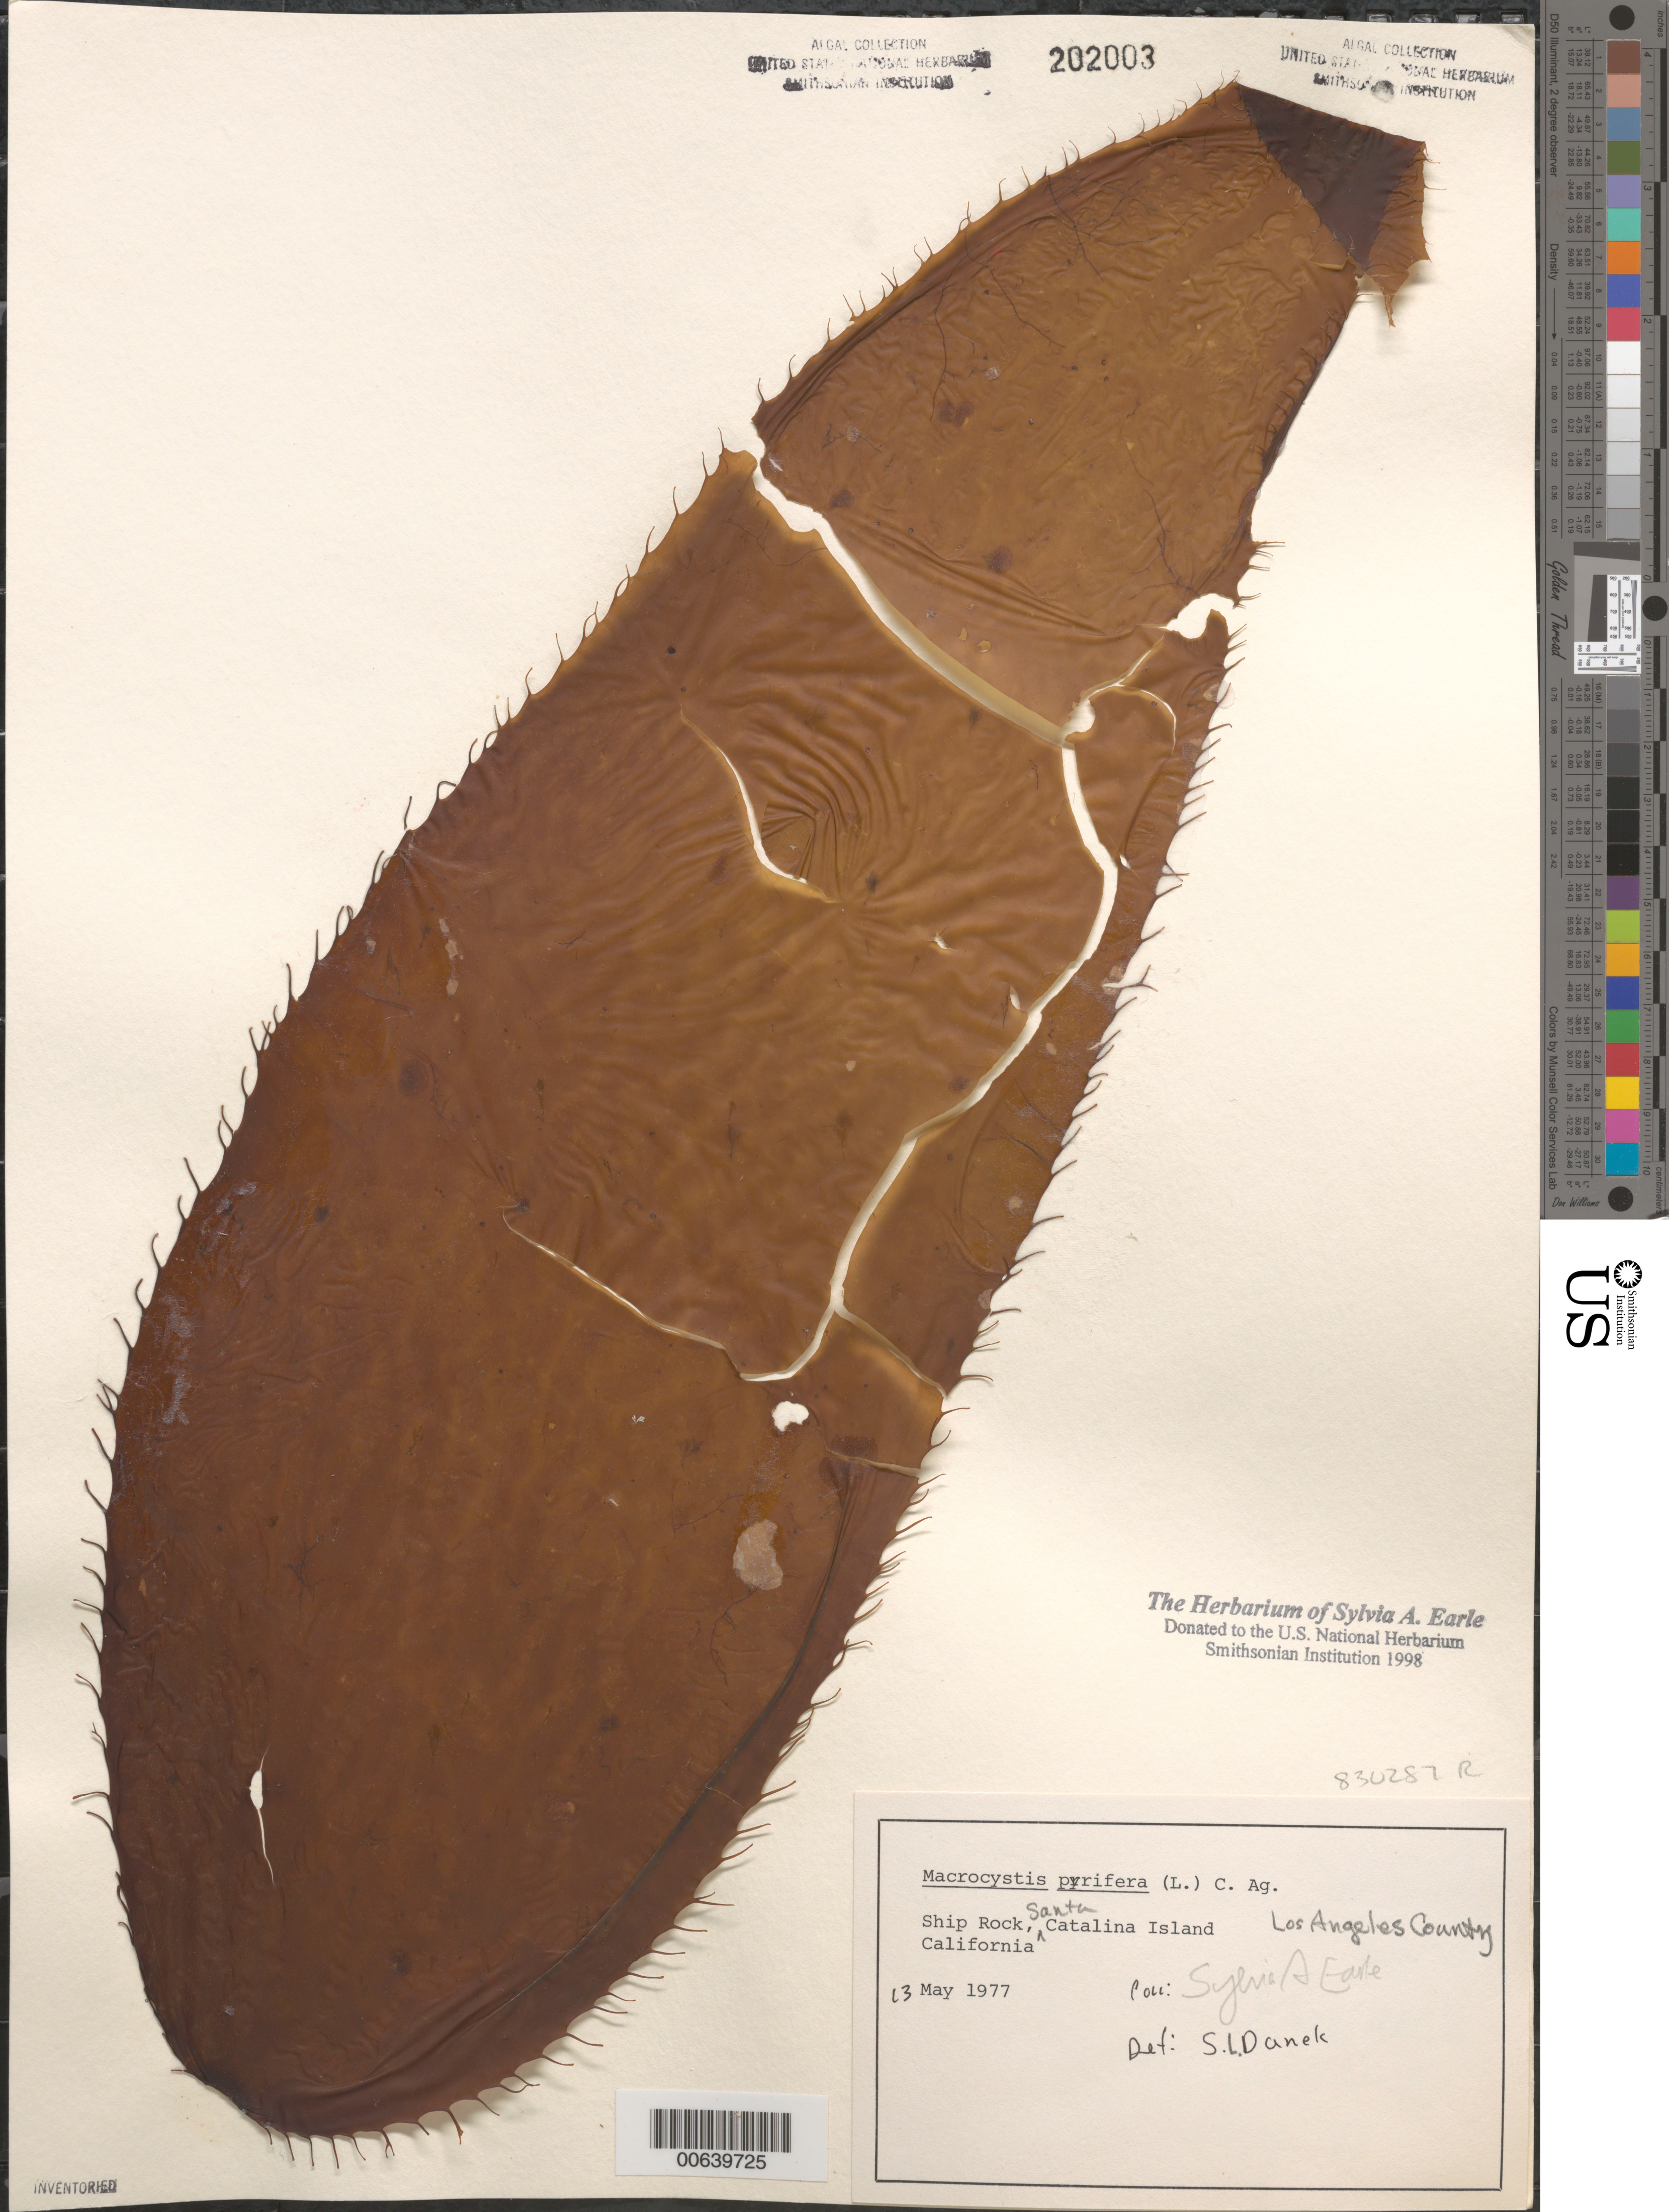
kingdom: Chromista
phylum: Ochrophyta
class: Phaeophyceae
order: Laminariales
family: Laminariaceae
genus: Macrocystis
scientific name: Macrocystis pyrifera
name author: (L.) C. Agardh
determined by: Danek, S. L.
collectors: S. A. Earle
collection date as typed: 13 May 1977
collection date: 1977-05-13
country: United States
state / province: California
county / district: Los Angeles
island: Santa Catalina Island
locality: Ship Rock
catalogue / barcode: US 202003